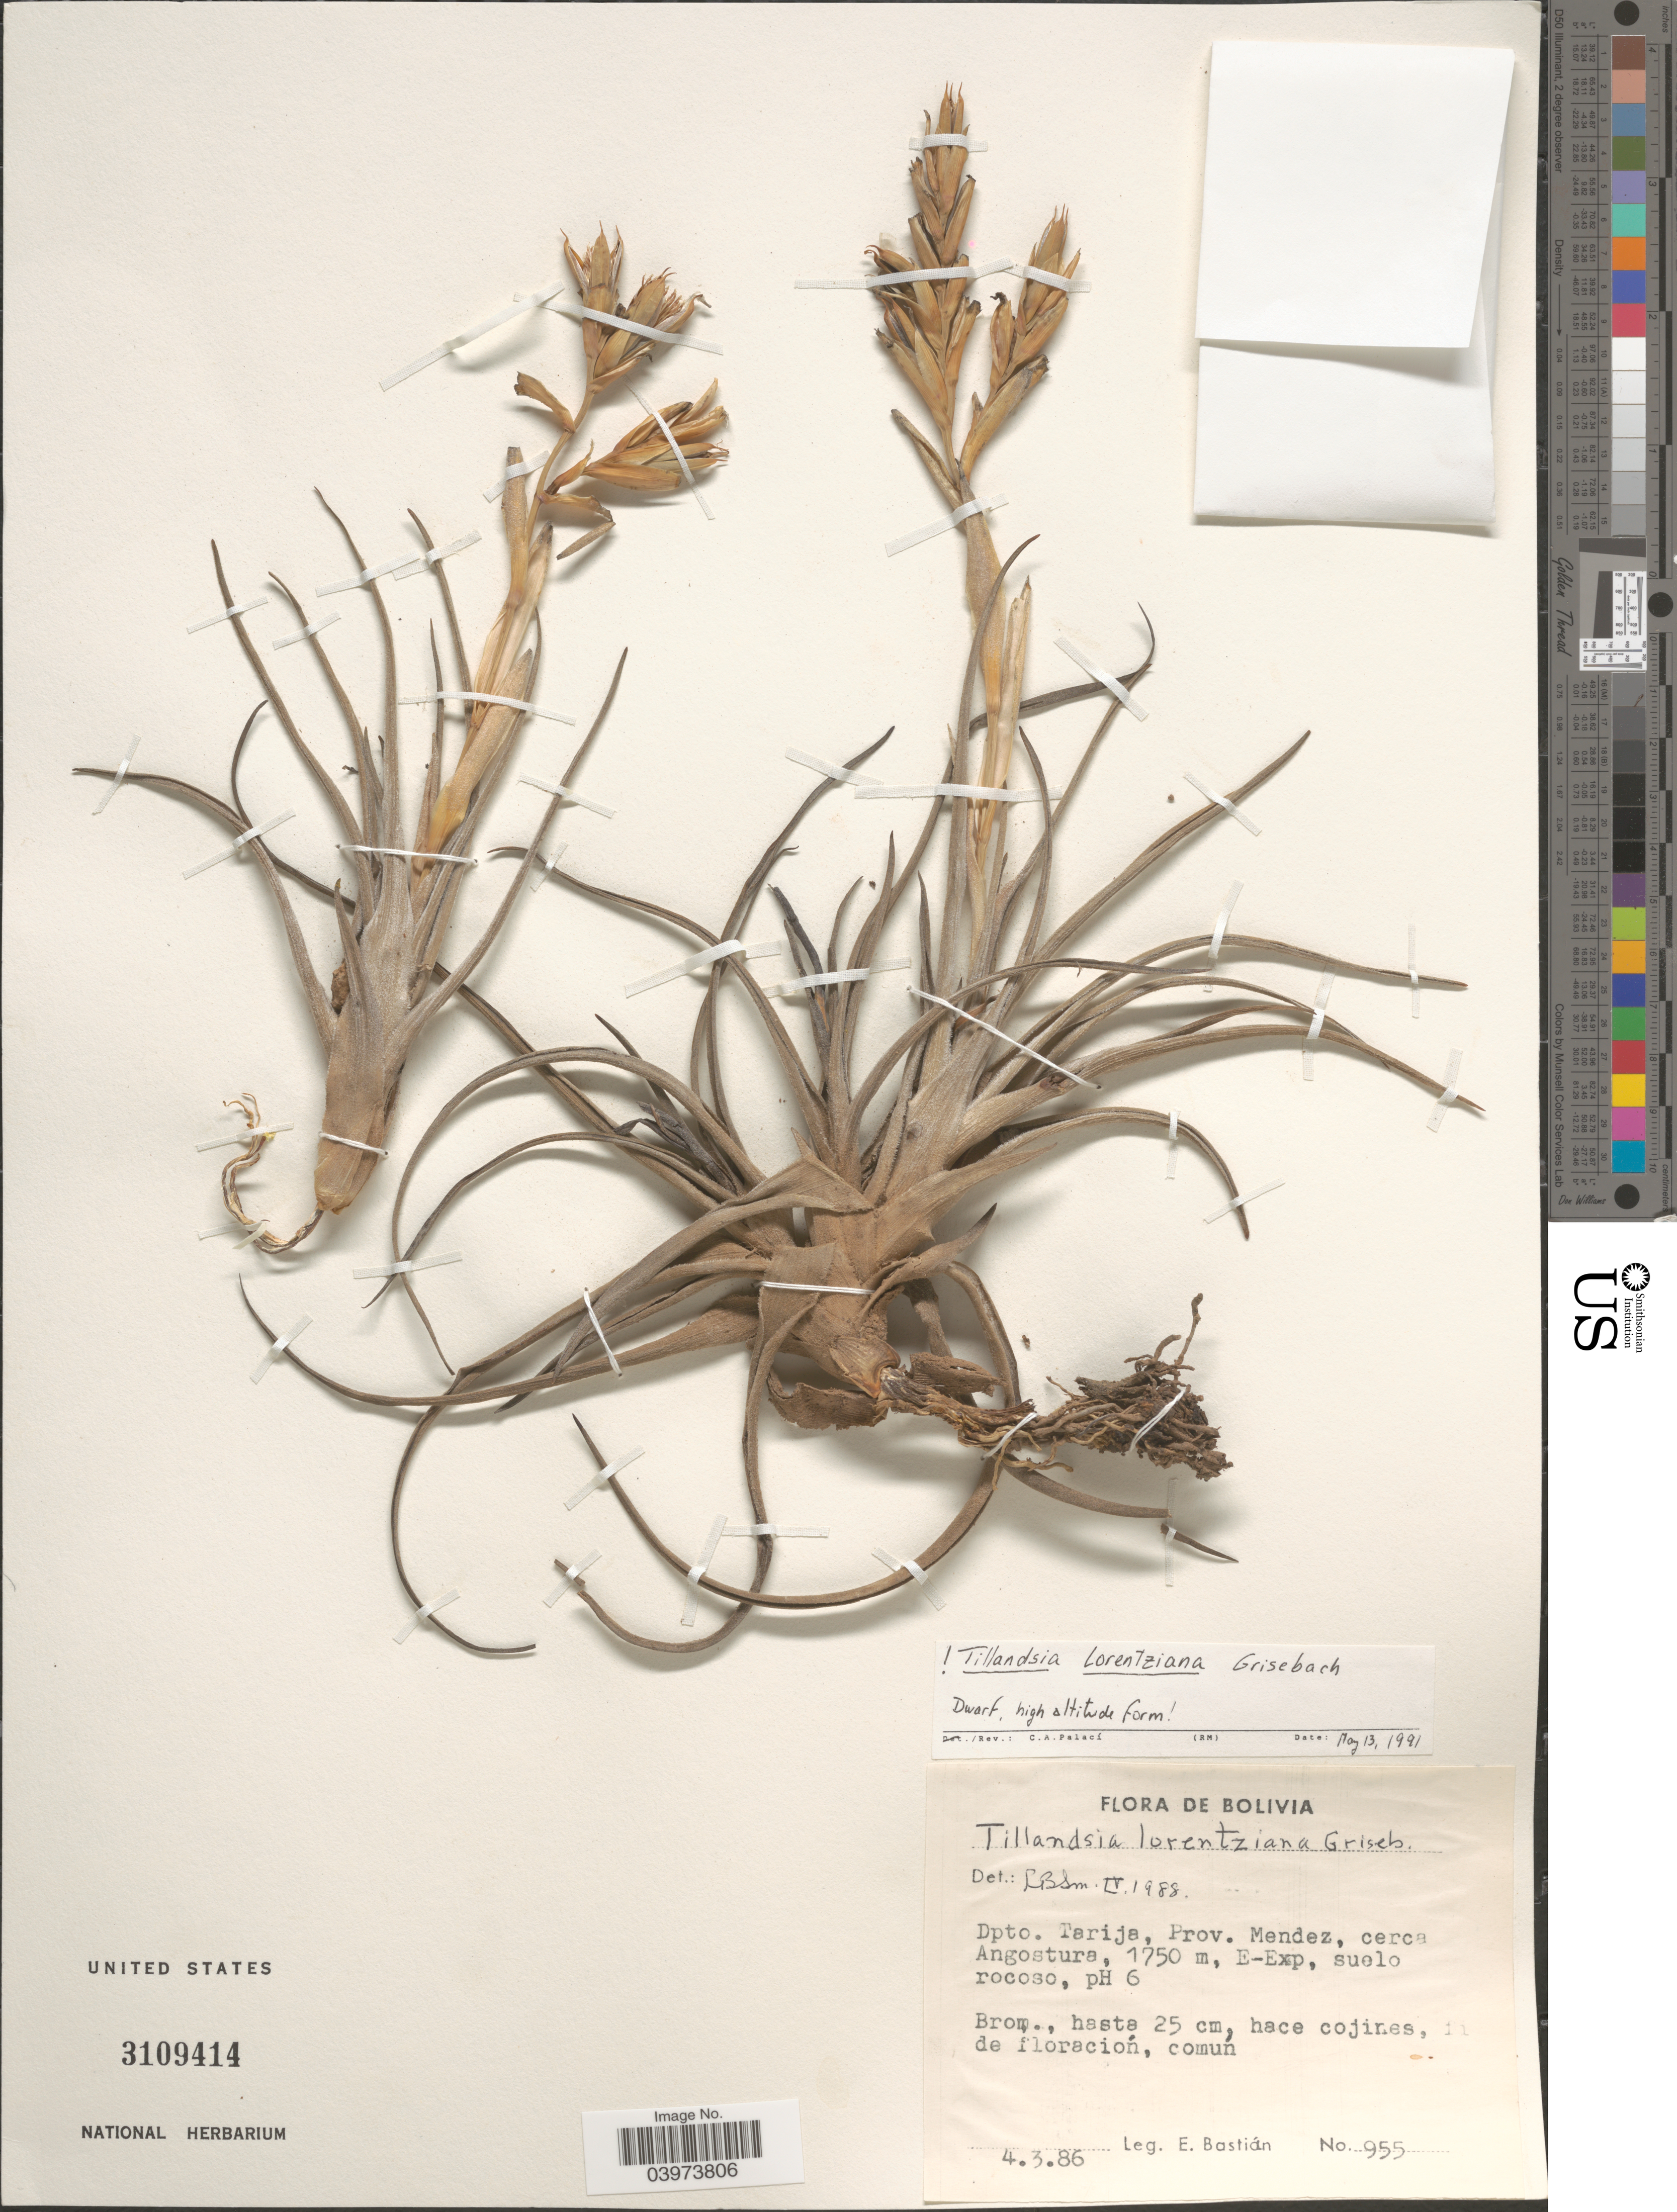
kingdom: Plantae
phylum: Tracheophyta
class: Liliopsida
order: Poales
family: Bromeliaceae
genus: Tillandsia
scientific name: Tillandsia lorentziana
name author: Griseb.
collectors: E. Bastian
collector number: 955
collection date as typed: Transcribed d/m/y: 4/3/86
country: Bolivia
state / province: Tarija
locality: Dpto. Tarija, Prov. Mendez, cerca Angostura, E-Exp, suelo rocoso.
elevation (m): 1750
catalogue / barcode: US 3109414